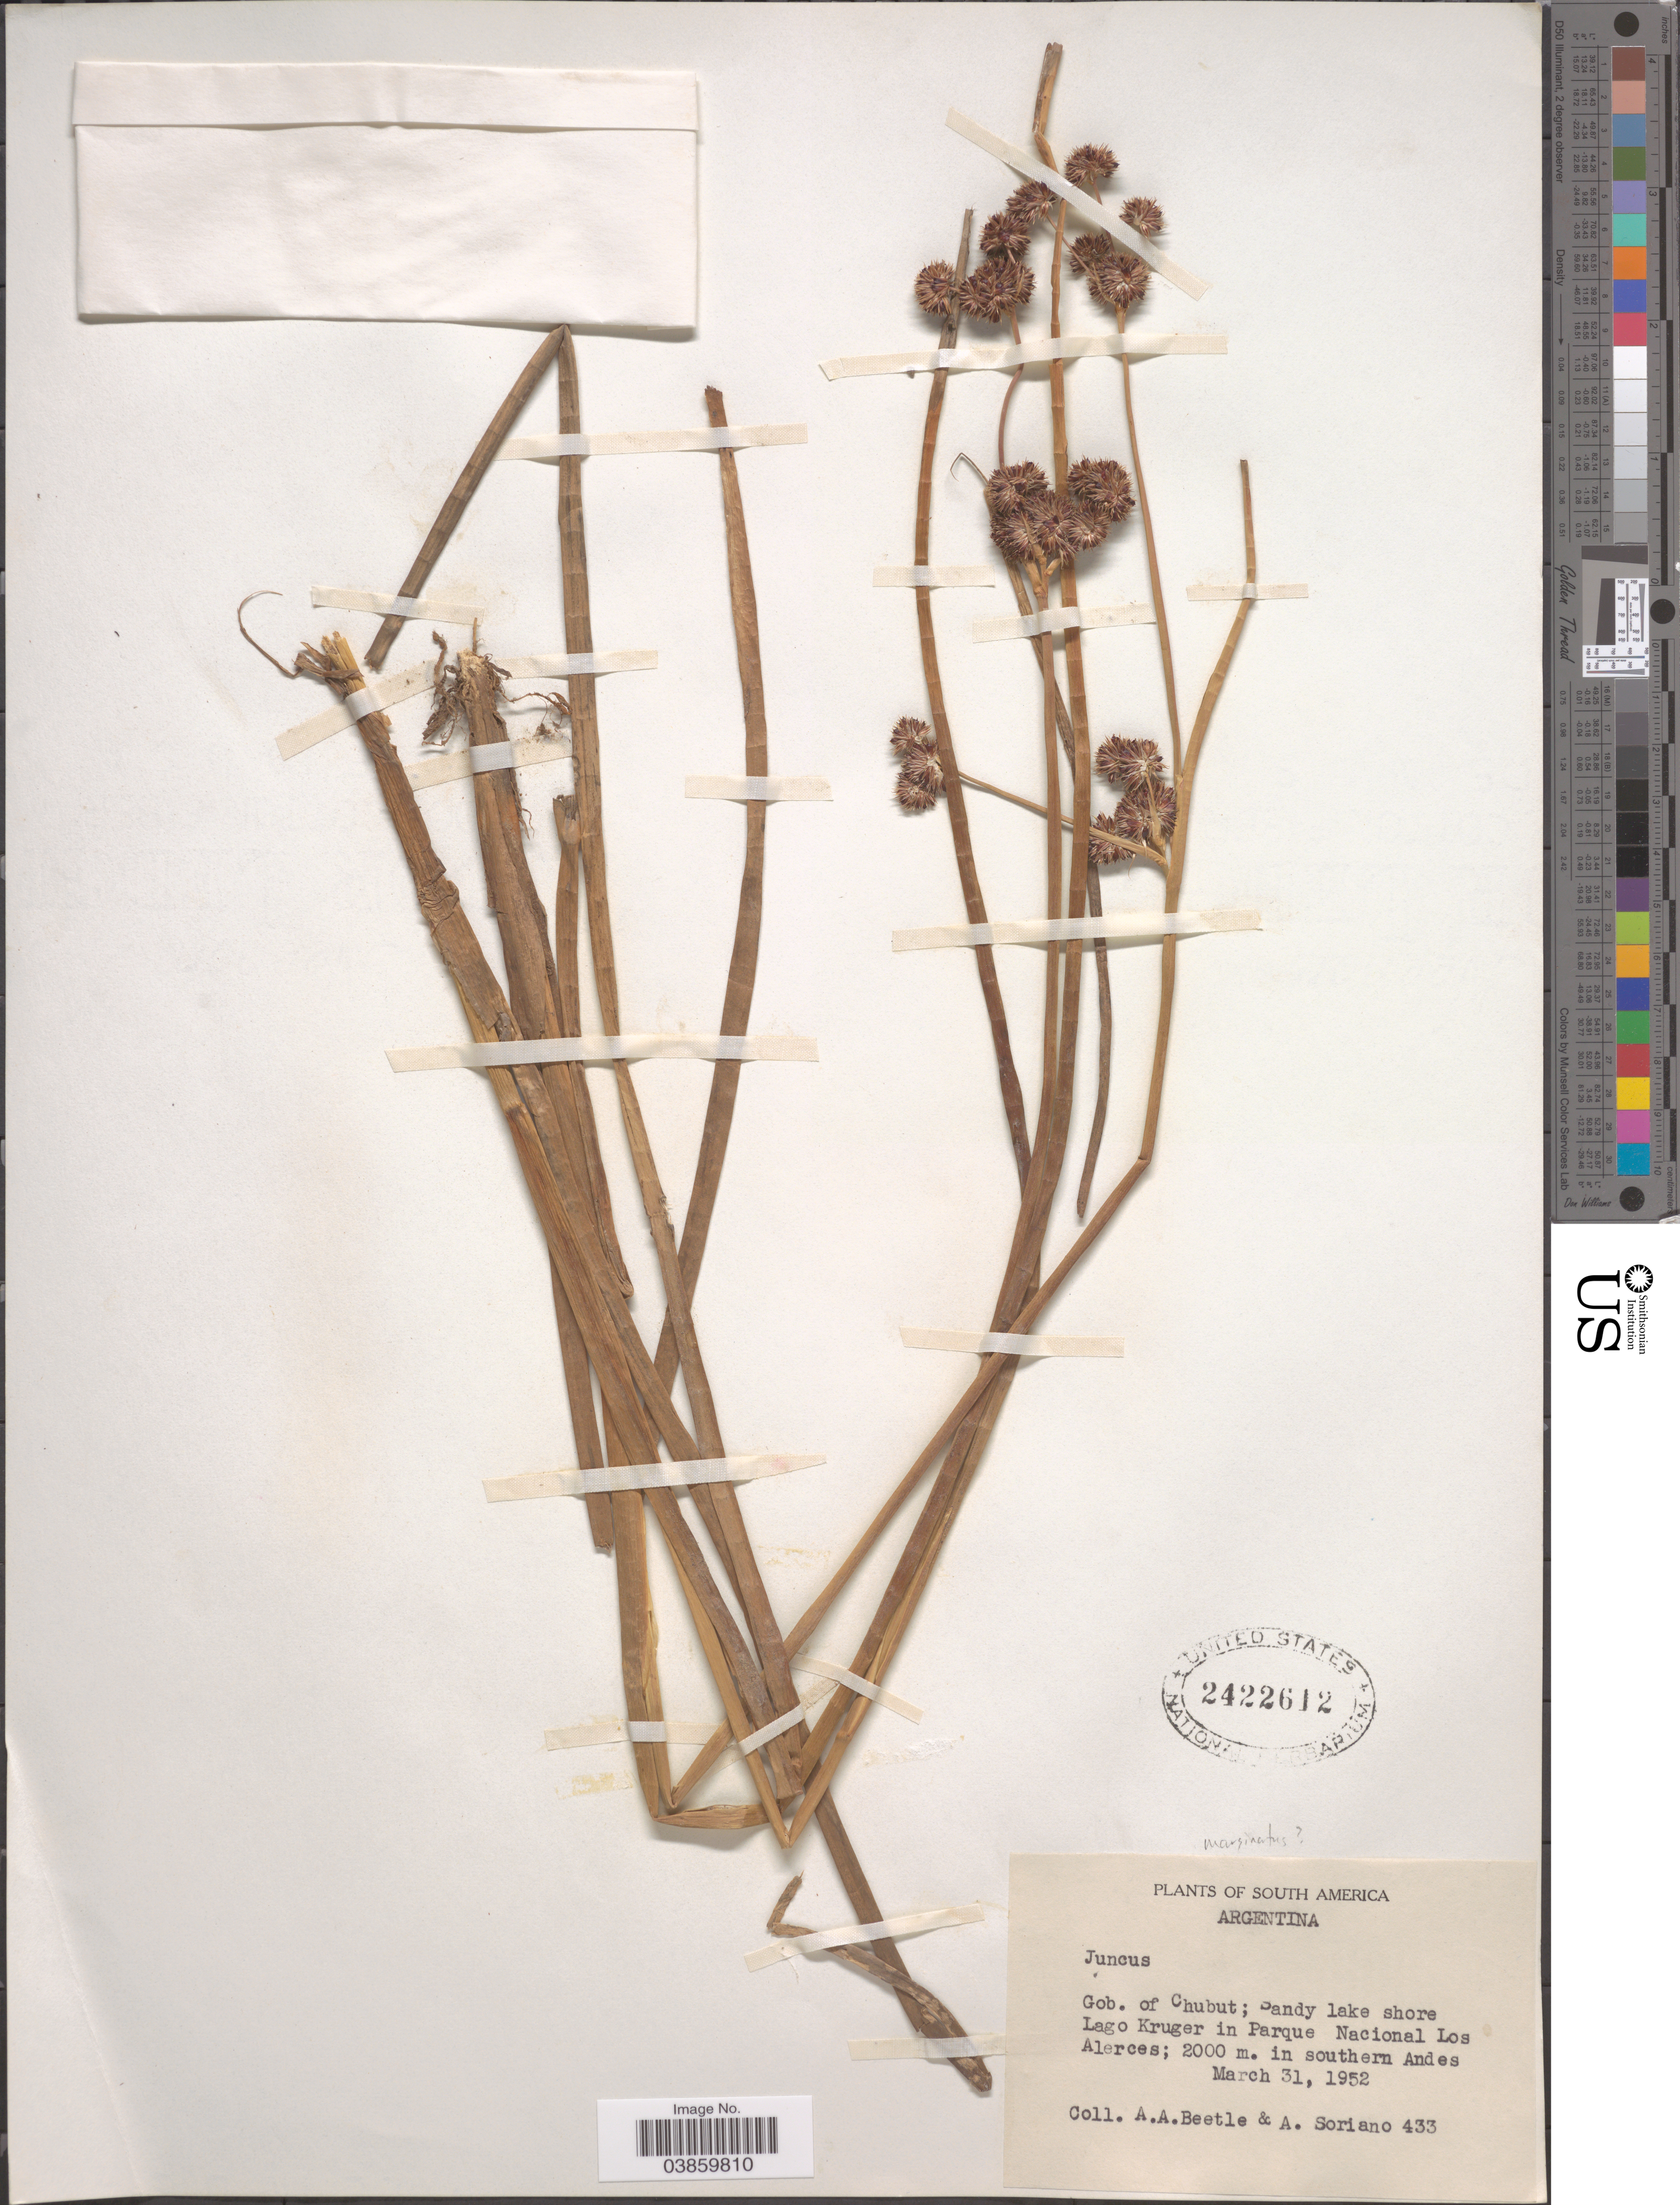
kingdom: Plantae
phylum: Tracheophyta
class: Liliopsida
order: Poales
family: Juncaceae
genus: Juncus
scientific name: Juncus sp.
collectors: A. A. Beetle & A. Soriano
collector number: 433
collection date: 1952-03-31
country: Argentina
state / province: Chubut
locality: Gob. of Chubut; Sandy Lake shore Lago Kruger in Parque Nacional Los Alerces; in southern Andes.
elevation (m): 2000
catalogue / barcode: US 2422612